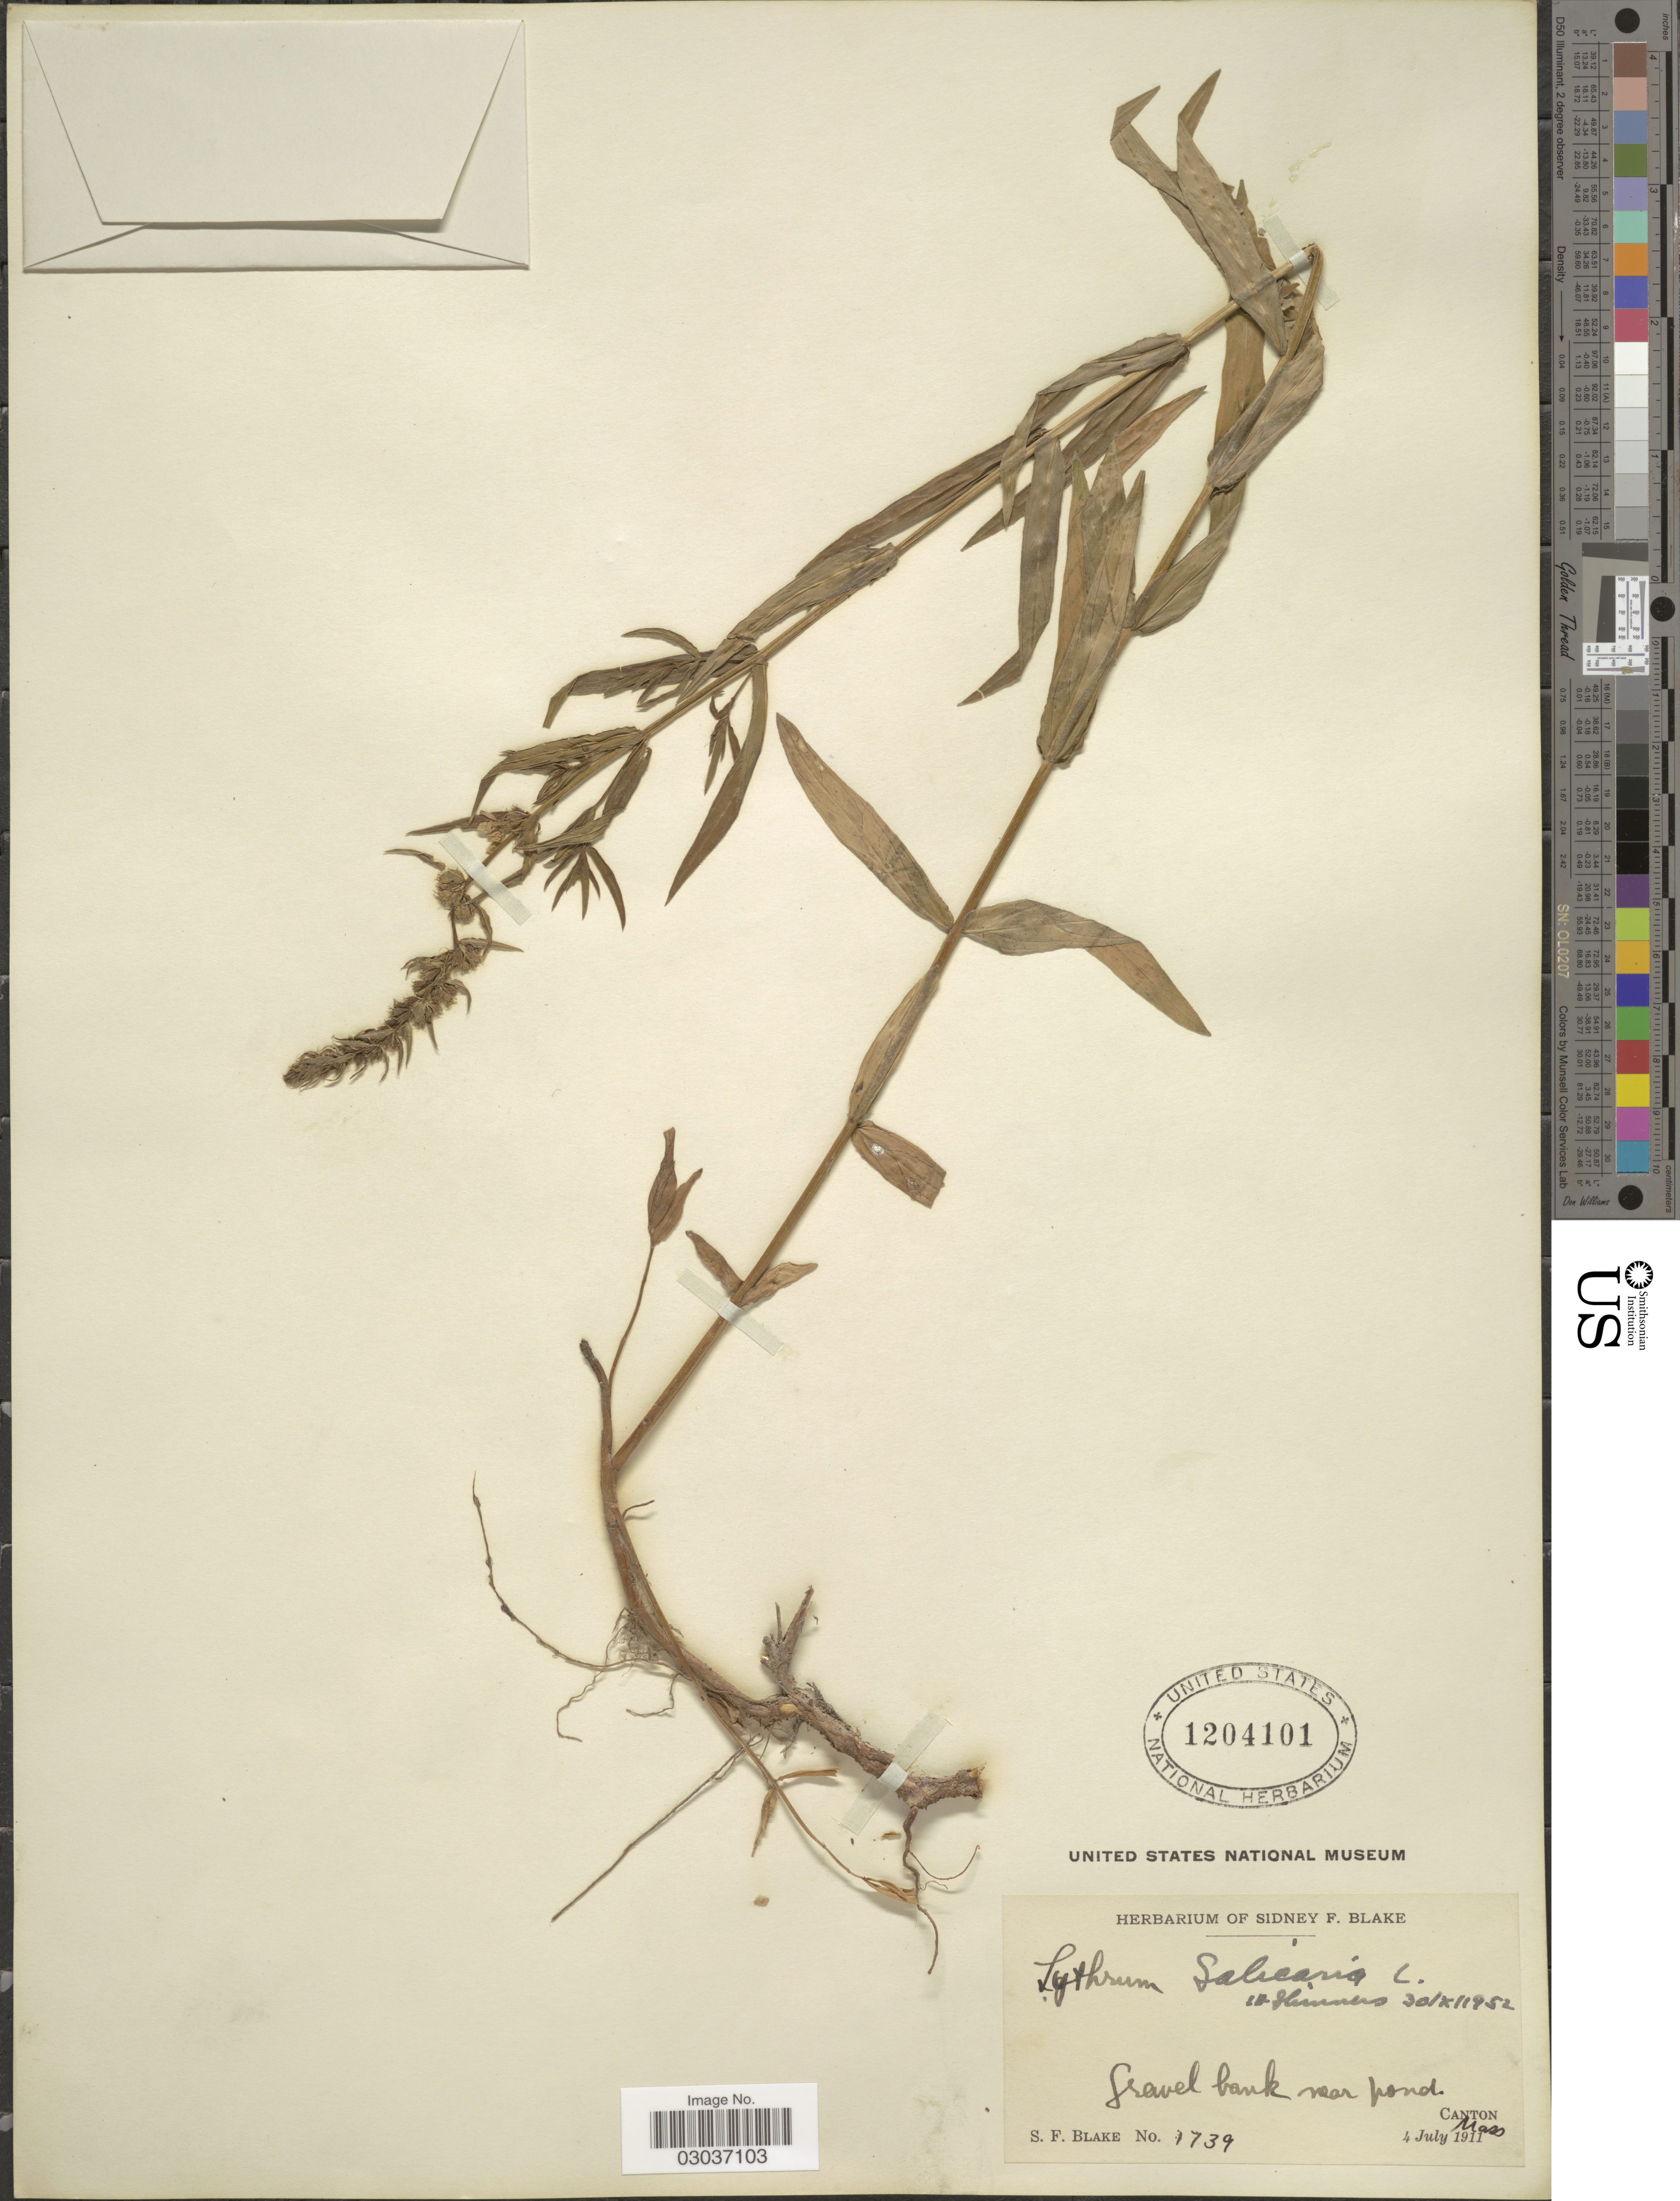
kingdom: Plantae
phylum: Tracheophyta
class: Magnoliopsida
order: Myrtales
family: Lythraceae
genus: Lythrum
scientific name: Lythrum salicaria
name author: L.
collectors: S. Blake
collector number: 1739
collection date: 1911-07-04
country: United States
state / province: Massachusetts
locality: Gravel bank near pond. Canton.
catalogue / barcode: US 1204101